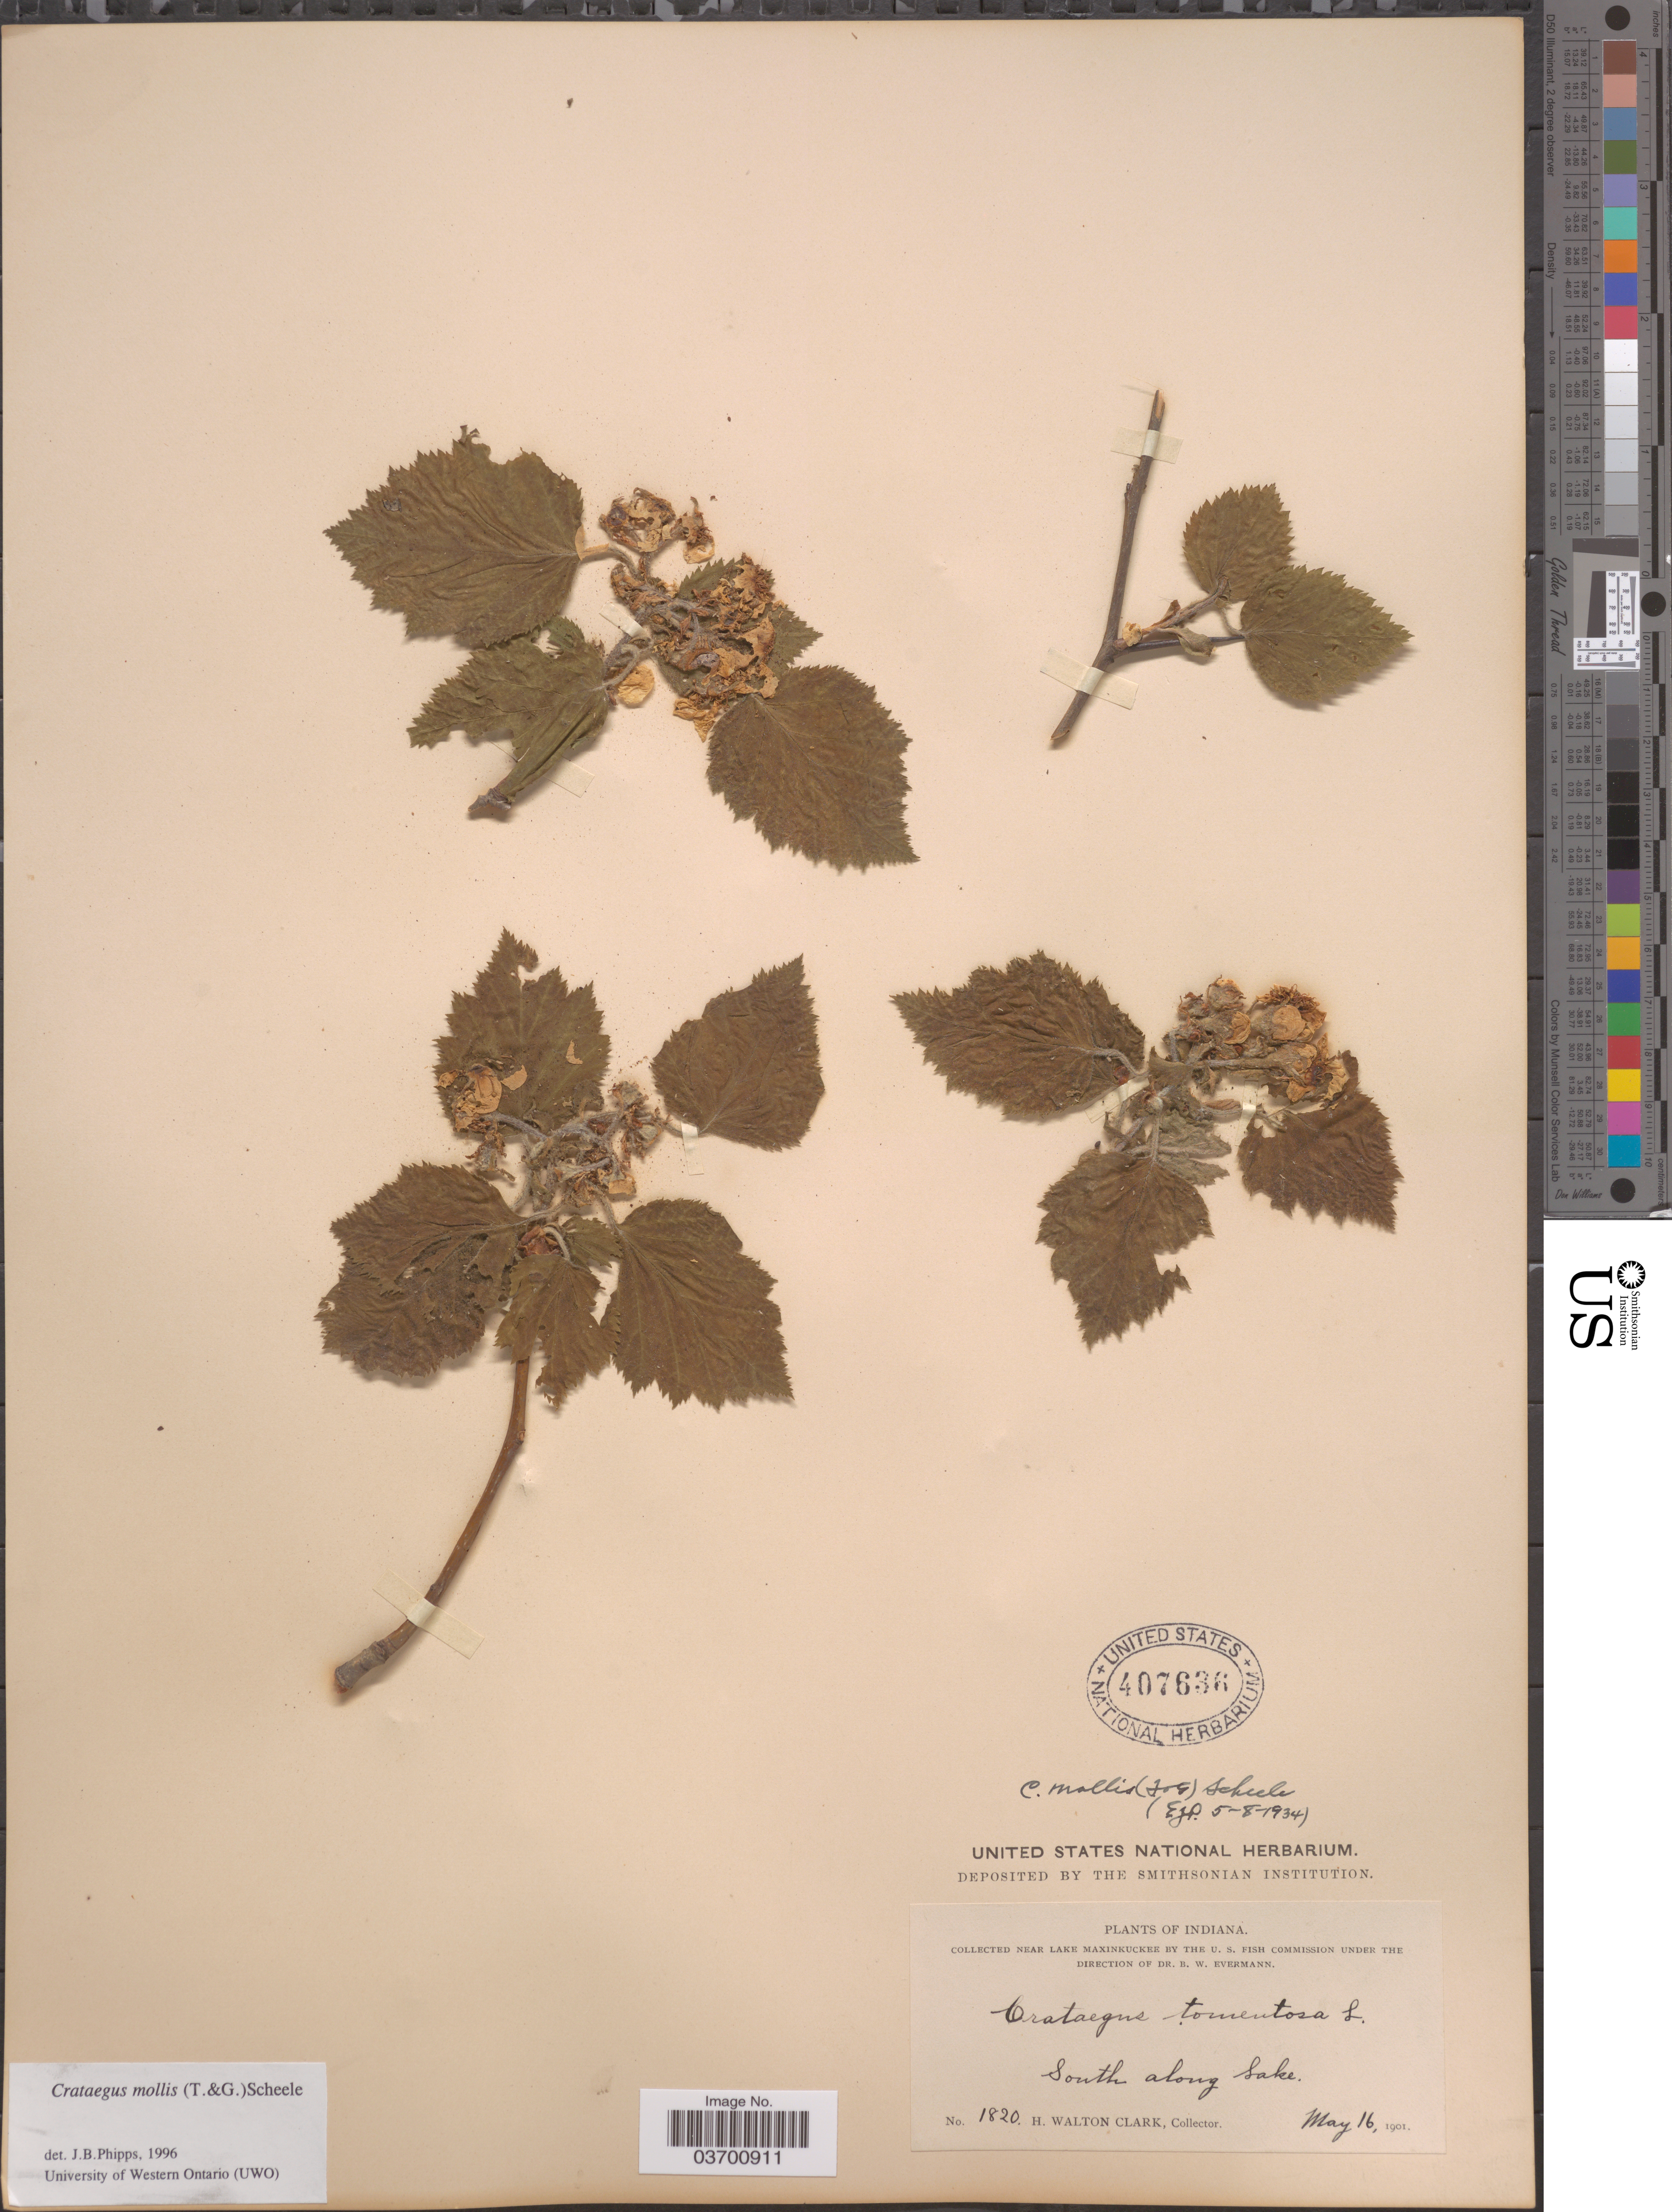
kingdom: Plantae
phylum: Tracheophyta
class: Magnoliopsida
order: Rosales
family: Rosaceae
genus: Crataegus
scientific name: Crataegus mollis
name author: (Torr. & A. Gray) Scheele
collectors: H. W. Clark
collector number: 1820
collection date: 1901-05-16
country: United States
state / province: Indiana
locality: Near Lake Maxinkuckee. South along Lake.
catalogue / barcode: US 407636